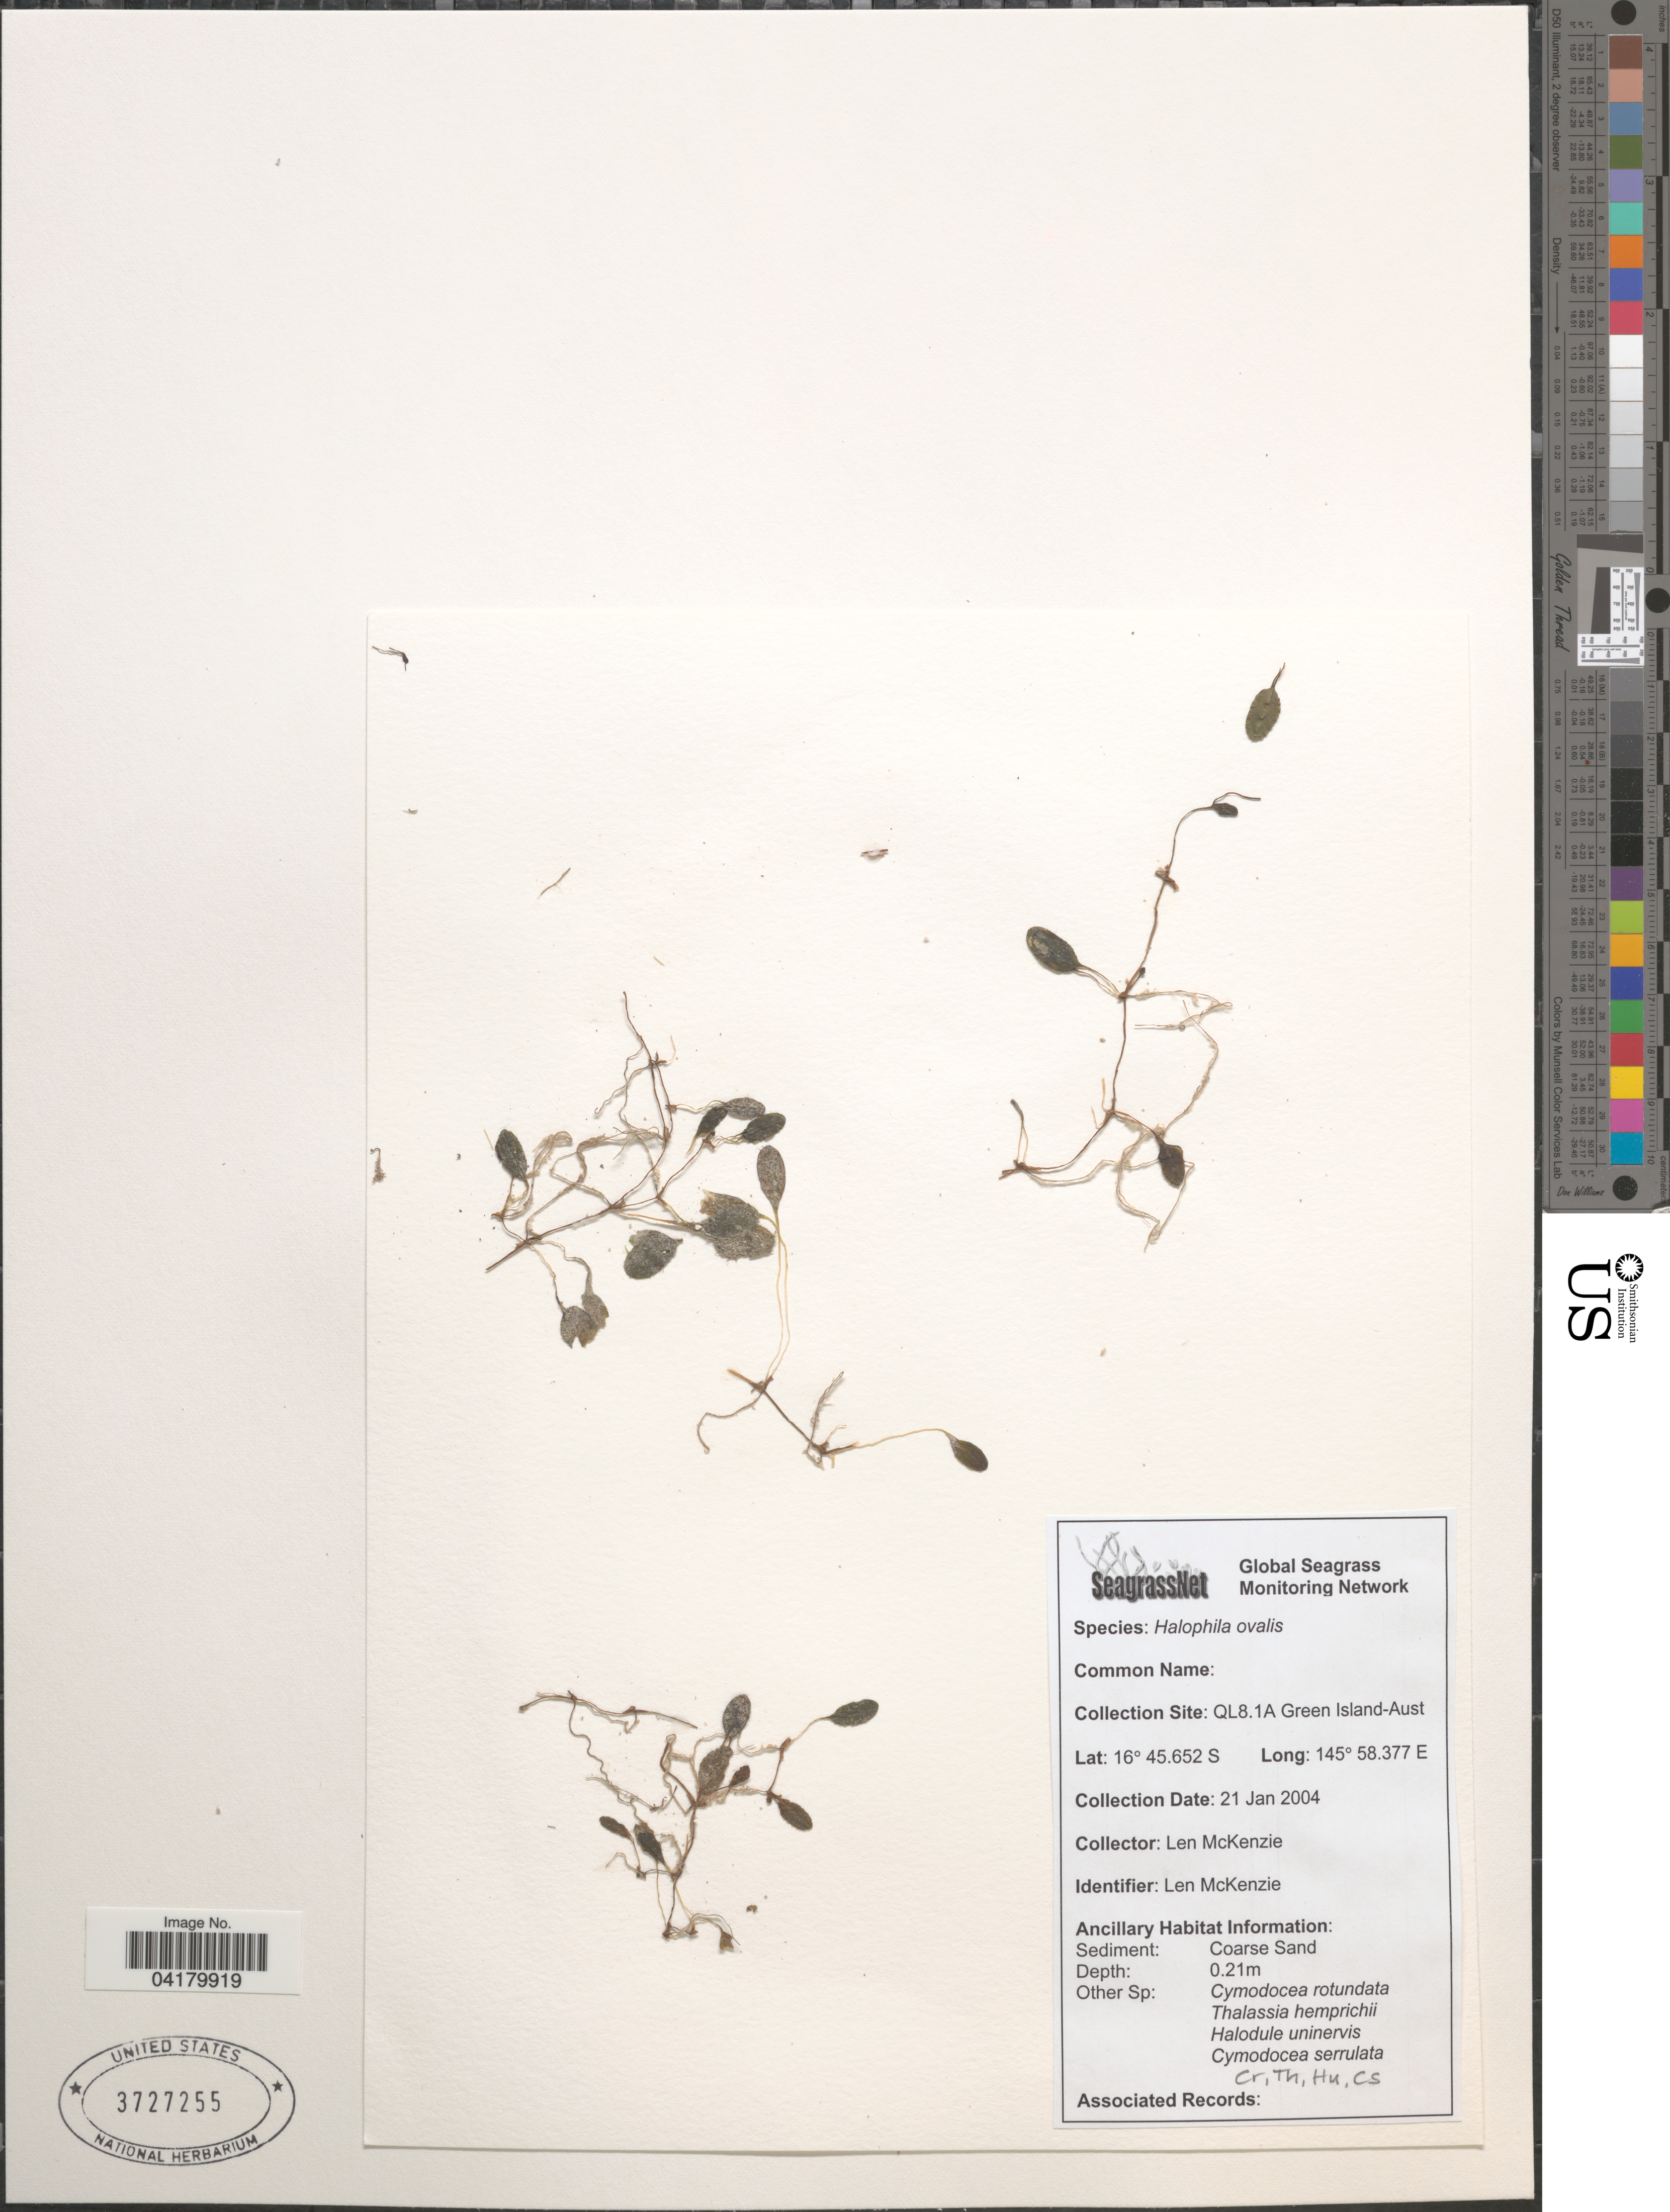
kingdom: Plantae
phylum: Tracheophyta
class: Liliopsida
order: Alismatales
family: Hydrocharitaceae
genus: Halophila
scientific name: Halophila ovalis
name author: (R. Br.) Hook. f.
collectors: L. McKenzie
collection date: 2004-01-21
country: Australia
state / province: Queensland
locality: Collection Site: QL8.1A Green Island.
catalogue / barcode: US 3727255